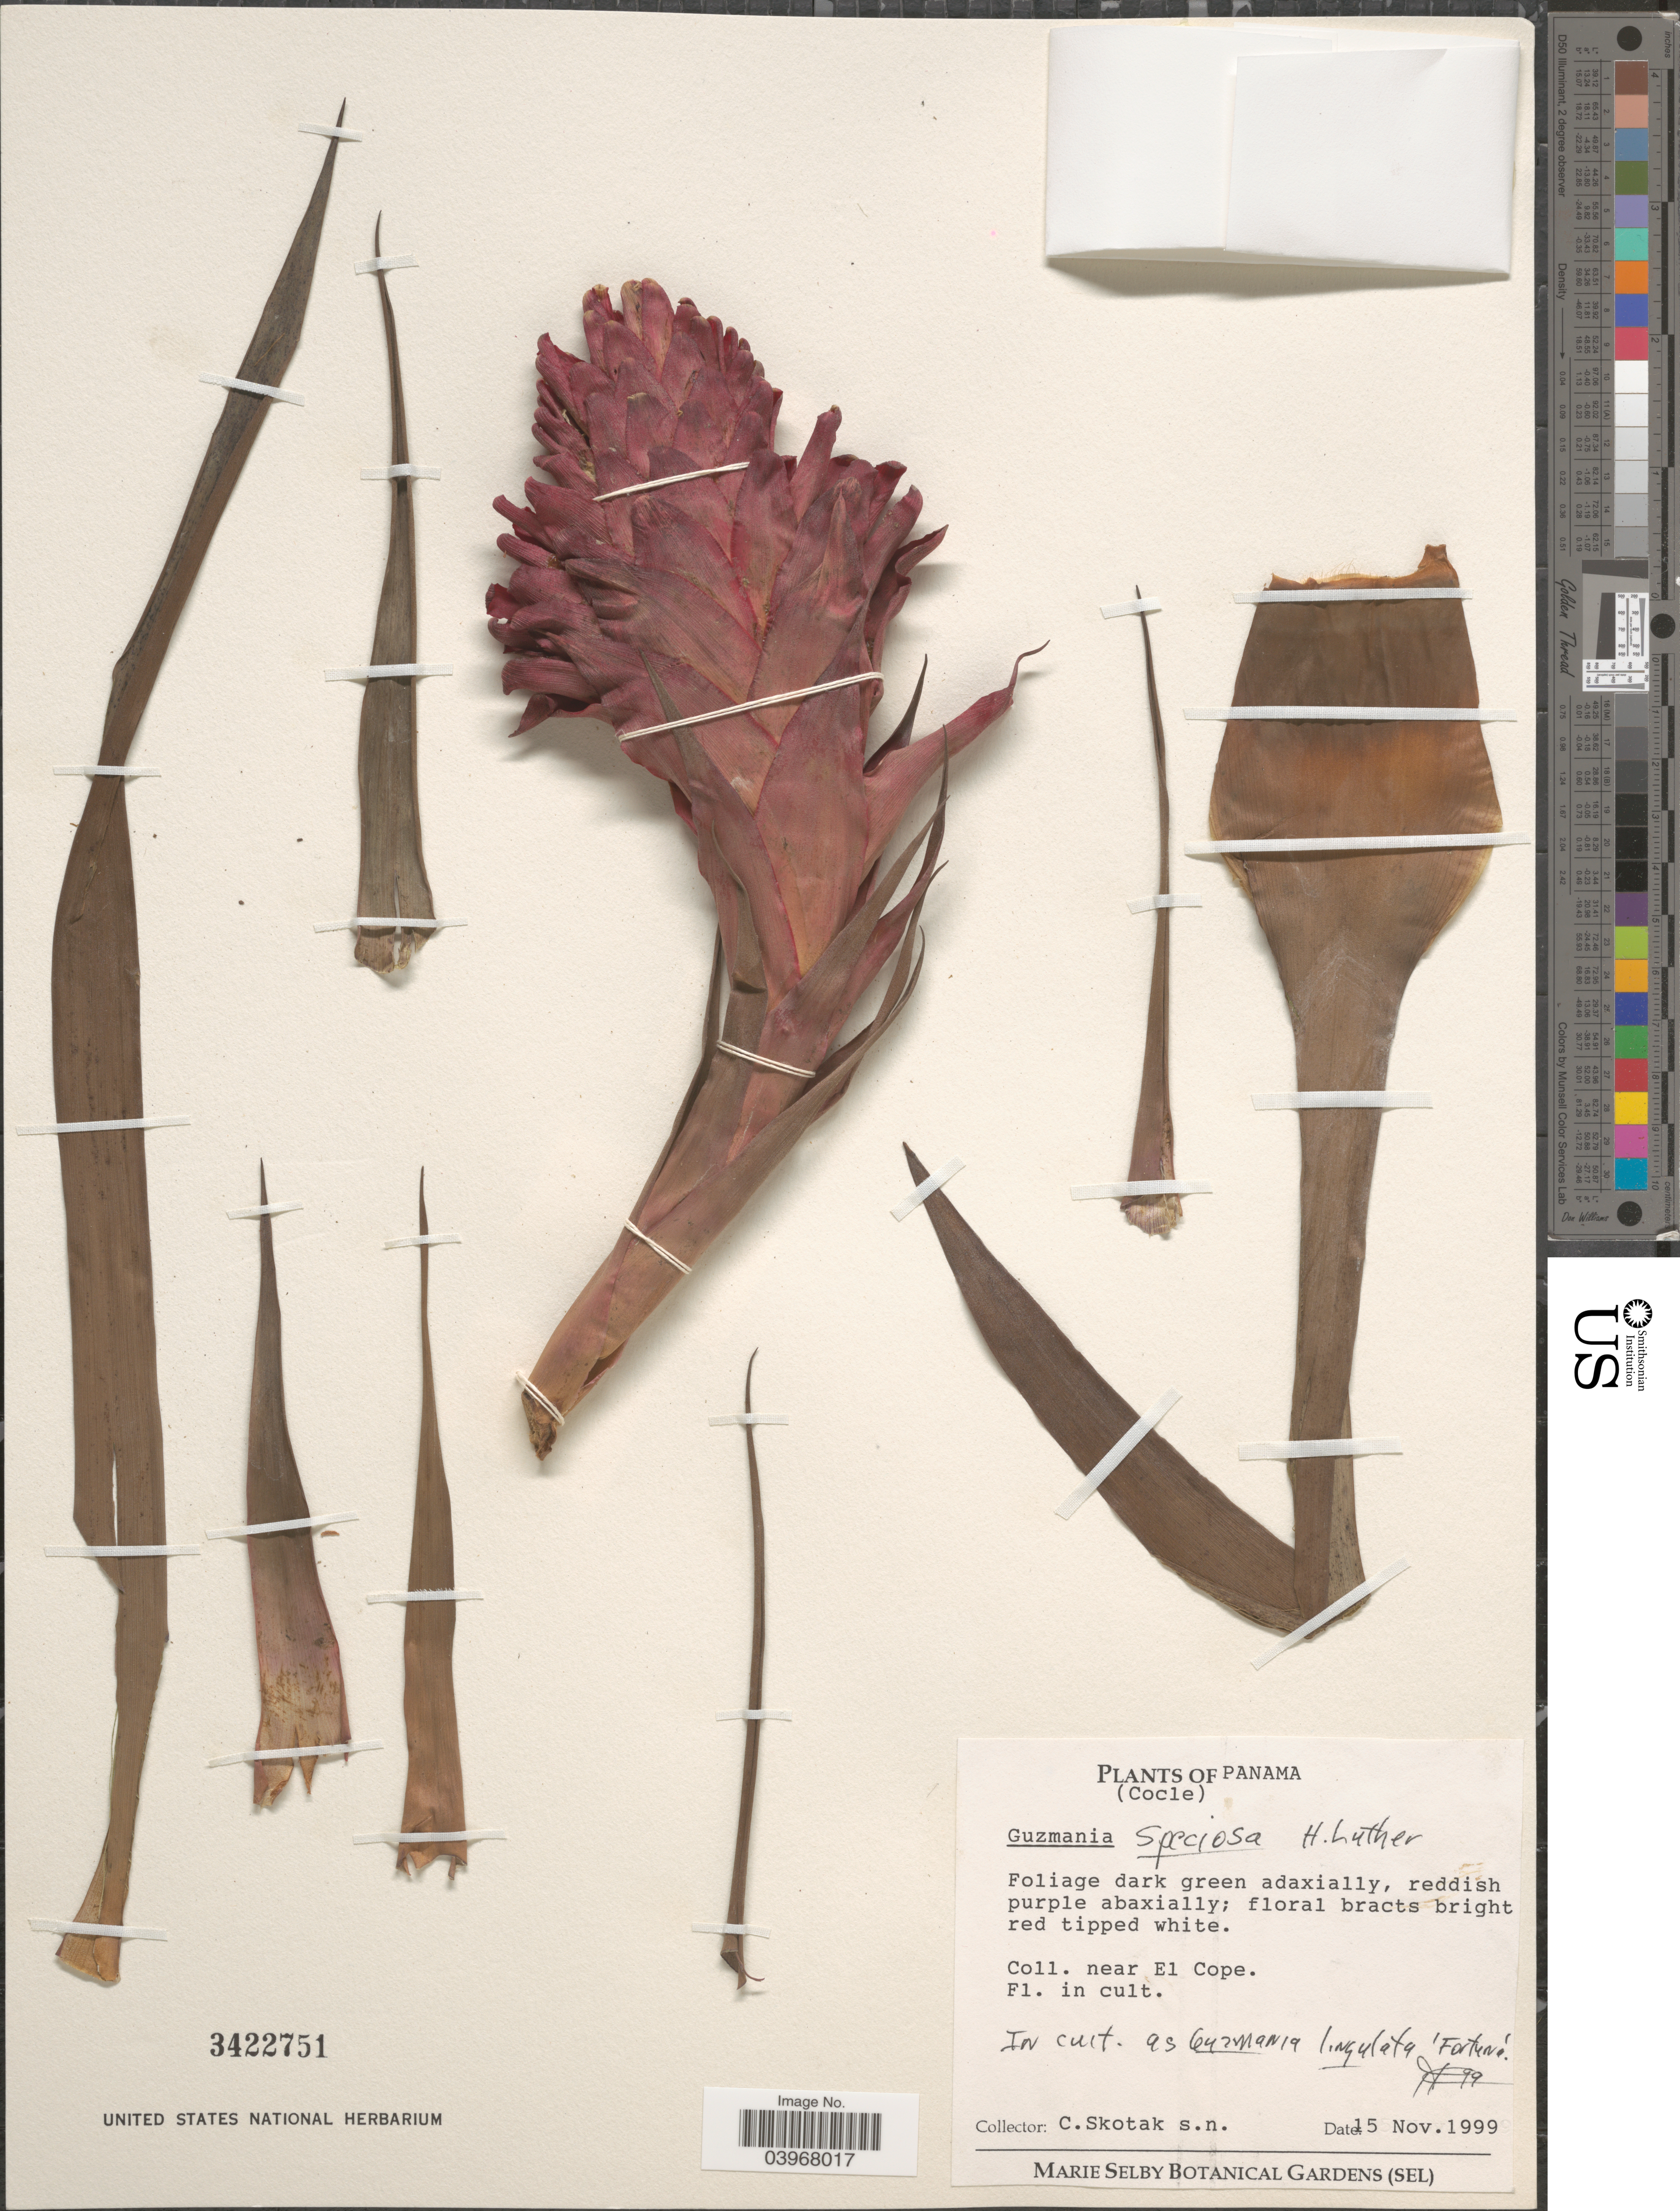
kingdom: Plantae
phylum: Tracheophyta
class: Liliopsida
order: Poales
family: Bromeliaceae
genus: Guzmania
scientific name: Guzmania speciosa H. Luther, ined.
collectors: C. Skotak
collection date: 1999-11-15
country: Panama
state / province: Cocle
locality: Near El Cope.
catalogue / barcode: US 3422751